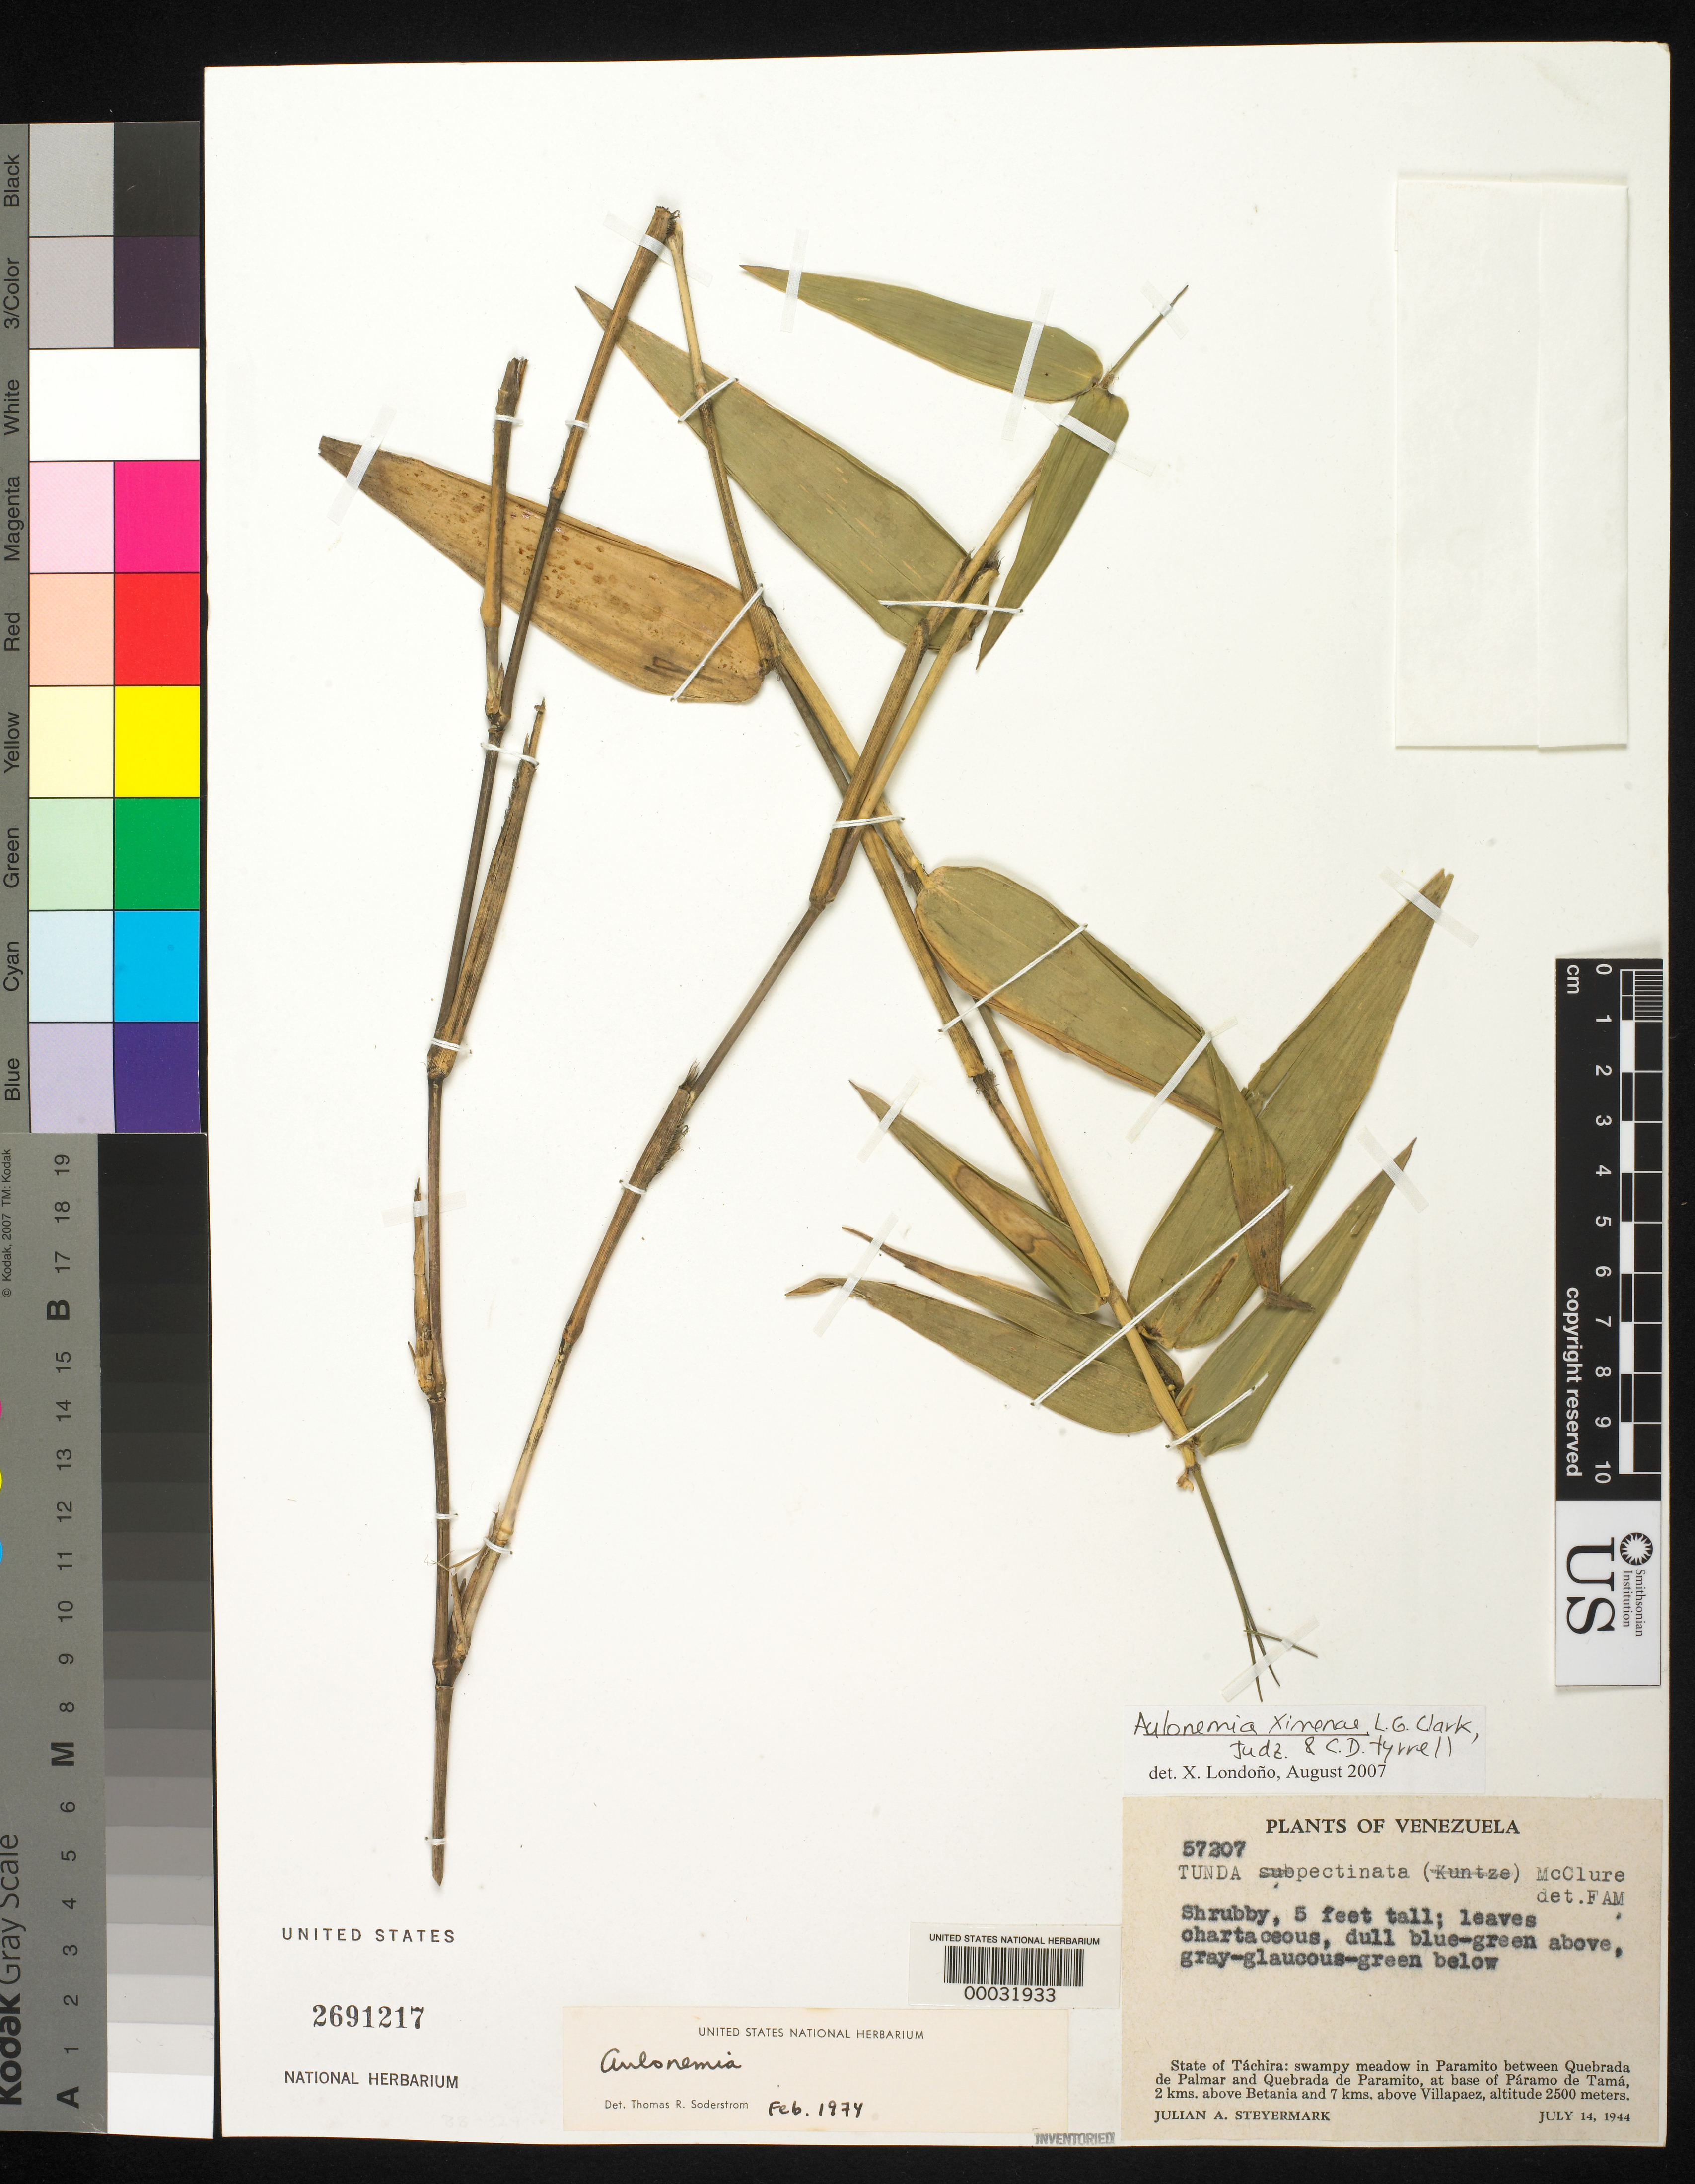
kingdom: Plantae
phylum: Tracheophyta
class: Liliopsida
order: Poales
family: Poaceae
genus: Aulonemia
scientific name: Aulonemia ximenae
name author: L.G. Clark et al.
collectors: J. Steyermark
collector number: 57207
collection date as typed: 14 Jul 1944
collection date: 1944-07-14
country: Venezuela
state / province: Tachira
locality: Paramito between Quebrada de Palmar & Quebrada de Paramito, at base of Pramo de Tama, 2 km above Betania, 7 km above Villapaez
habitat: Swampy meadow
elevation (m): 2500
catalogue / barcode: US 2691217